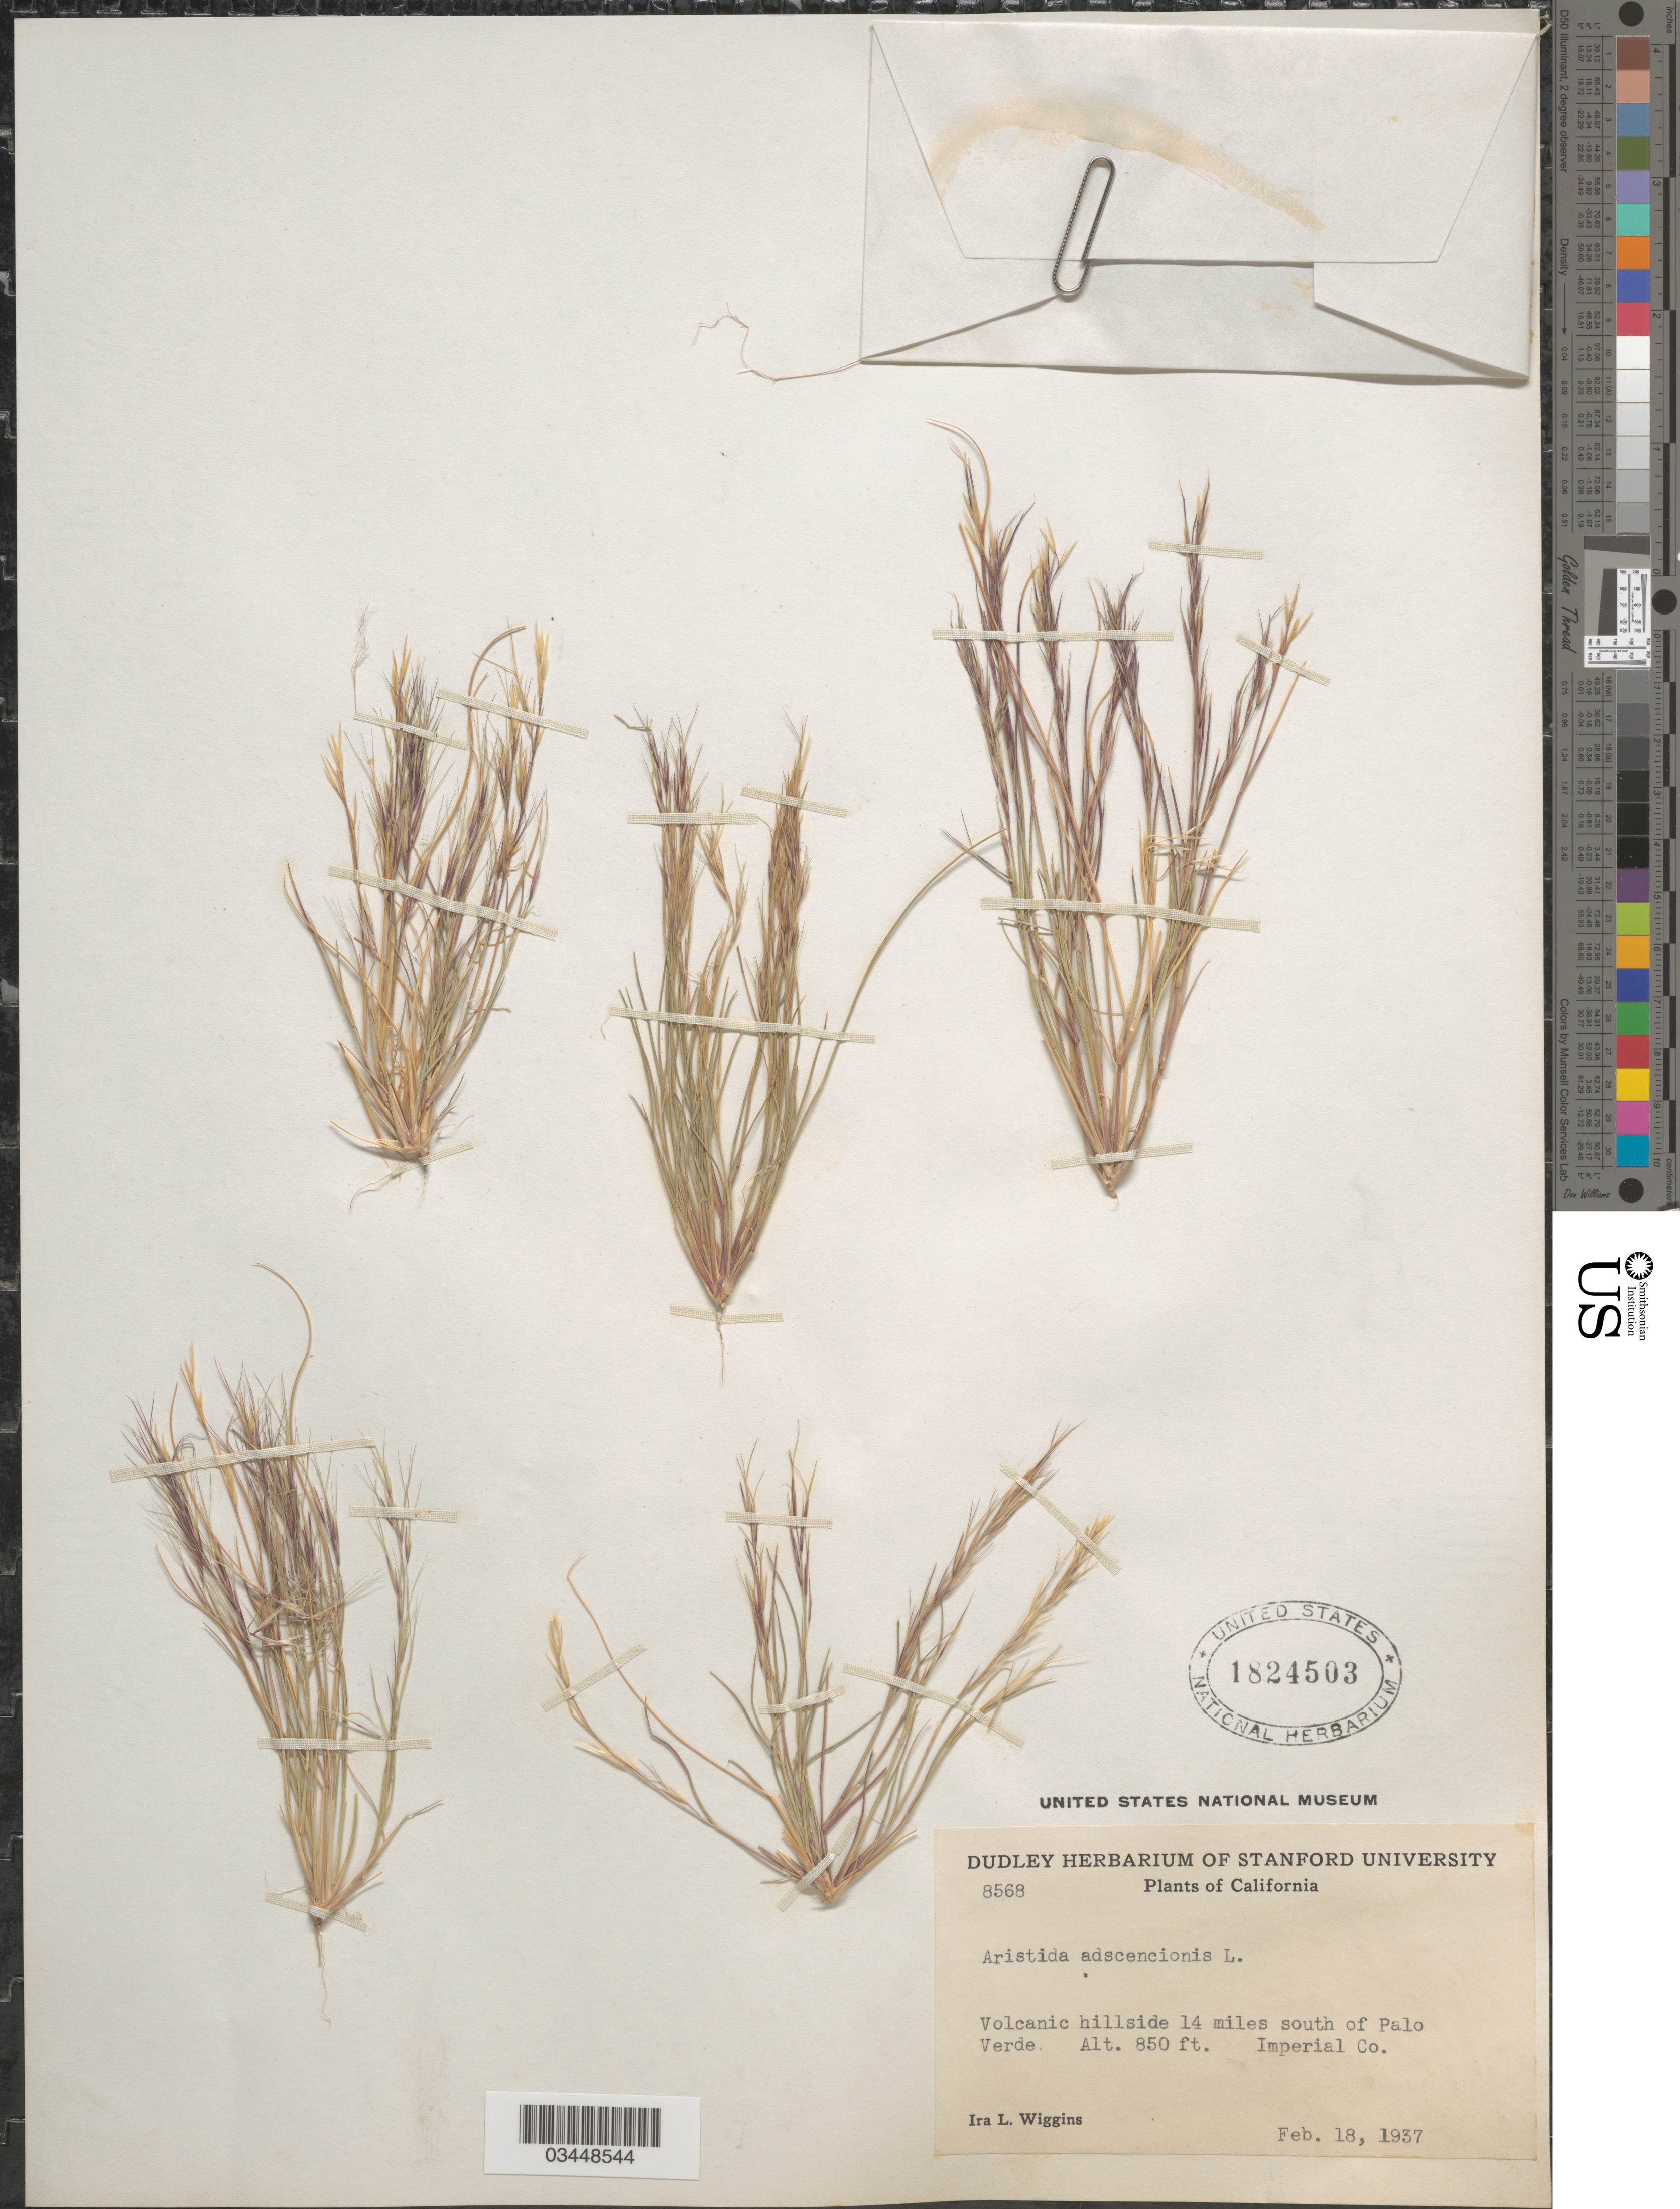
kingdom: Plantae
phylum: Tracheophyta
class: Liliopsida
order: Poales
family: Poaceae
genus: Aristida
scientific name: Aristida adscensionis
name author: L.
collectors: I. L. Wiggins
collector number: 8568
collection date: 1937-02-18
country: United States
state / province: California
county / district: Imperial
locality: Volcanic hillside 14 miles south of Palo Verde. Imperial Co.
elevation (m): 259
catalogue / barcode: US 1824503